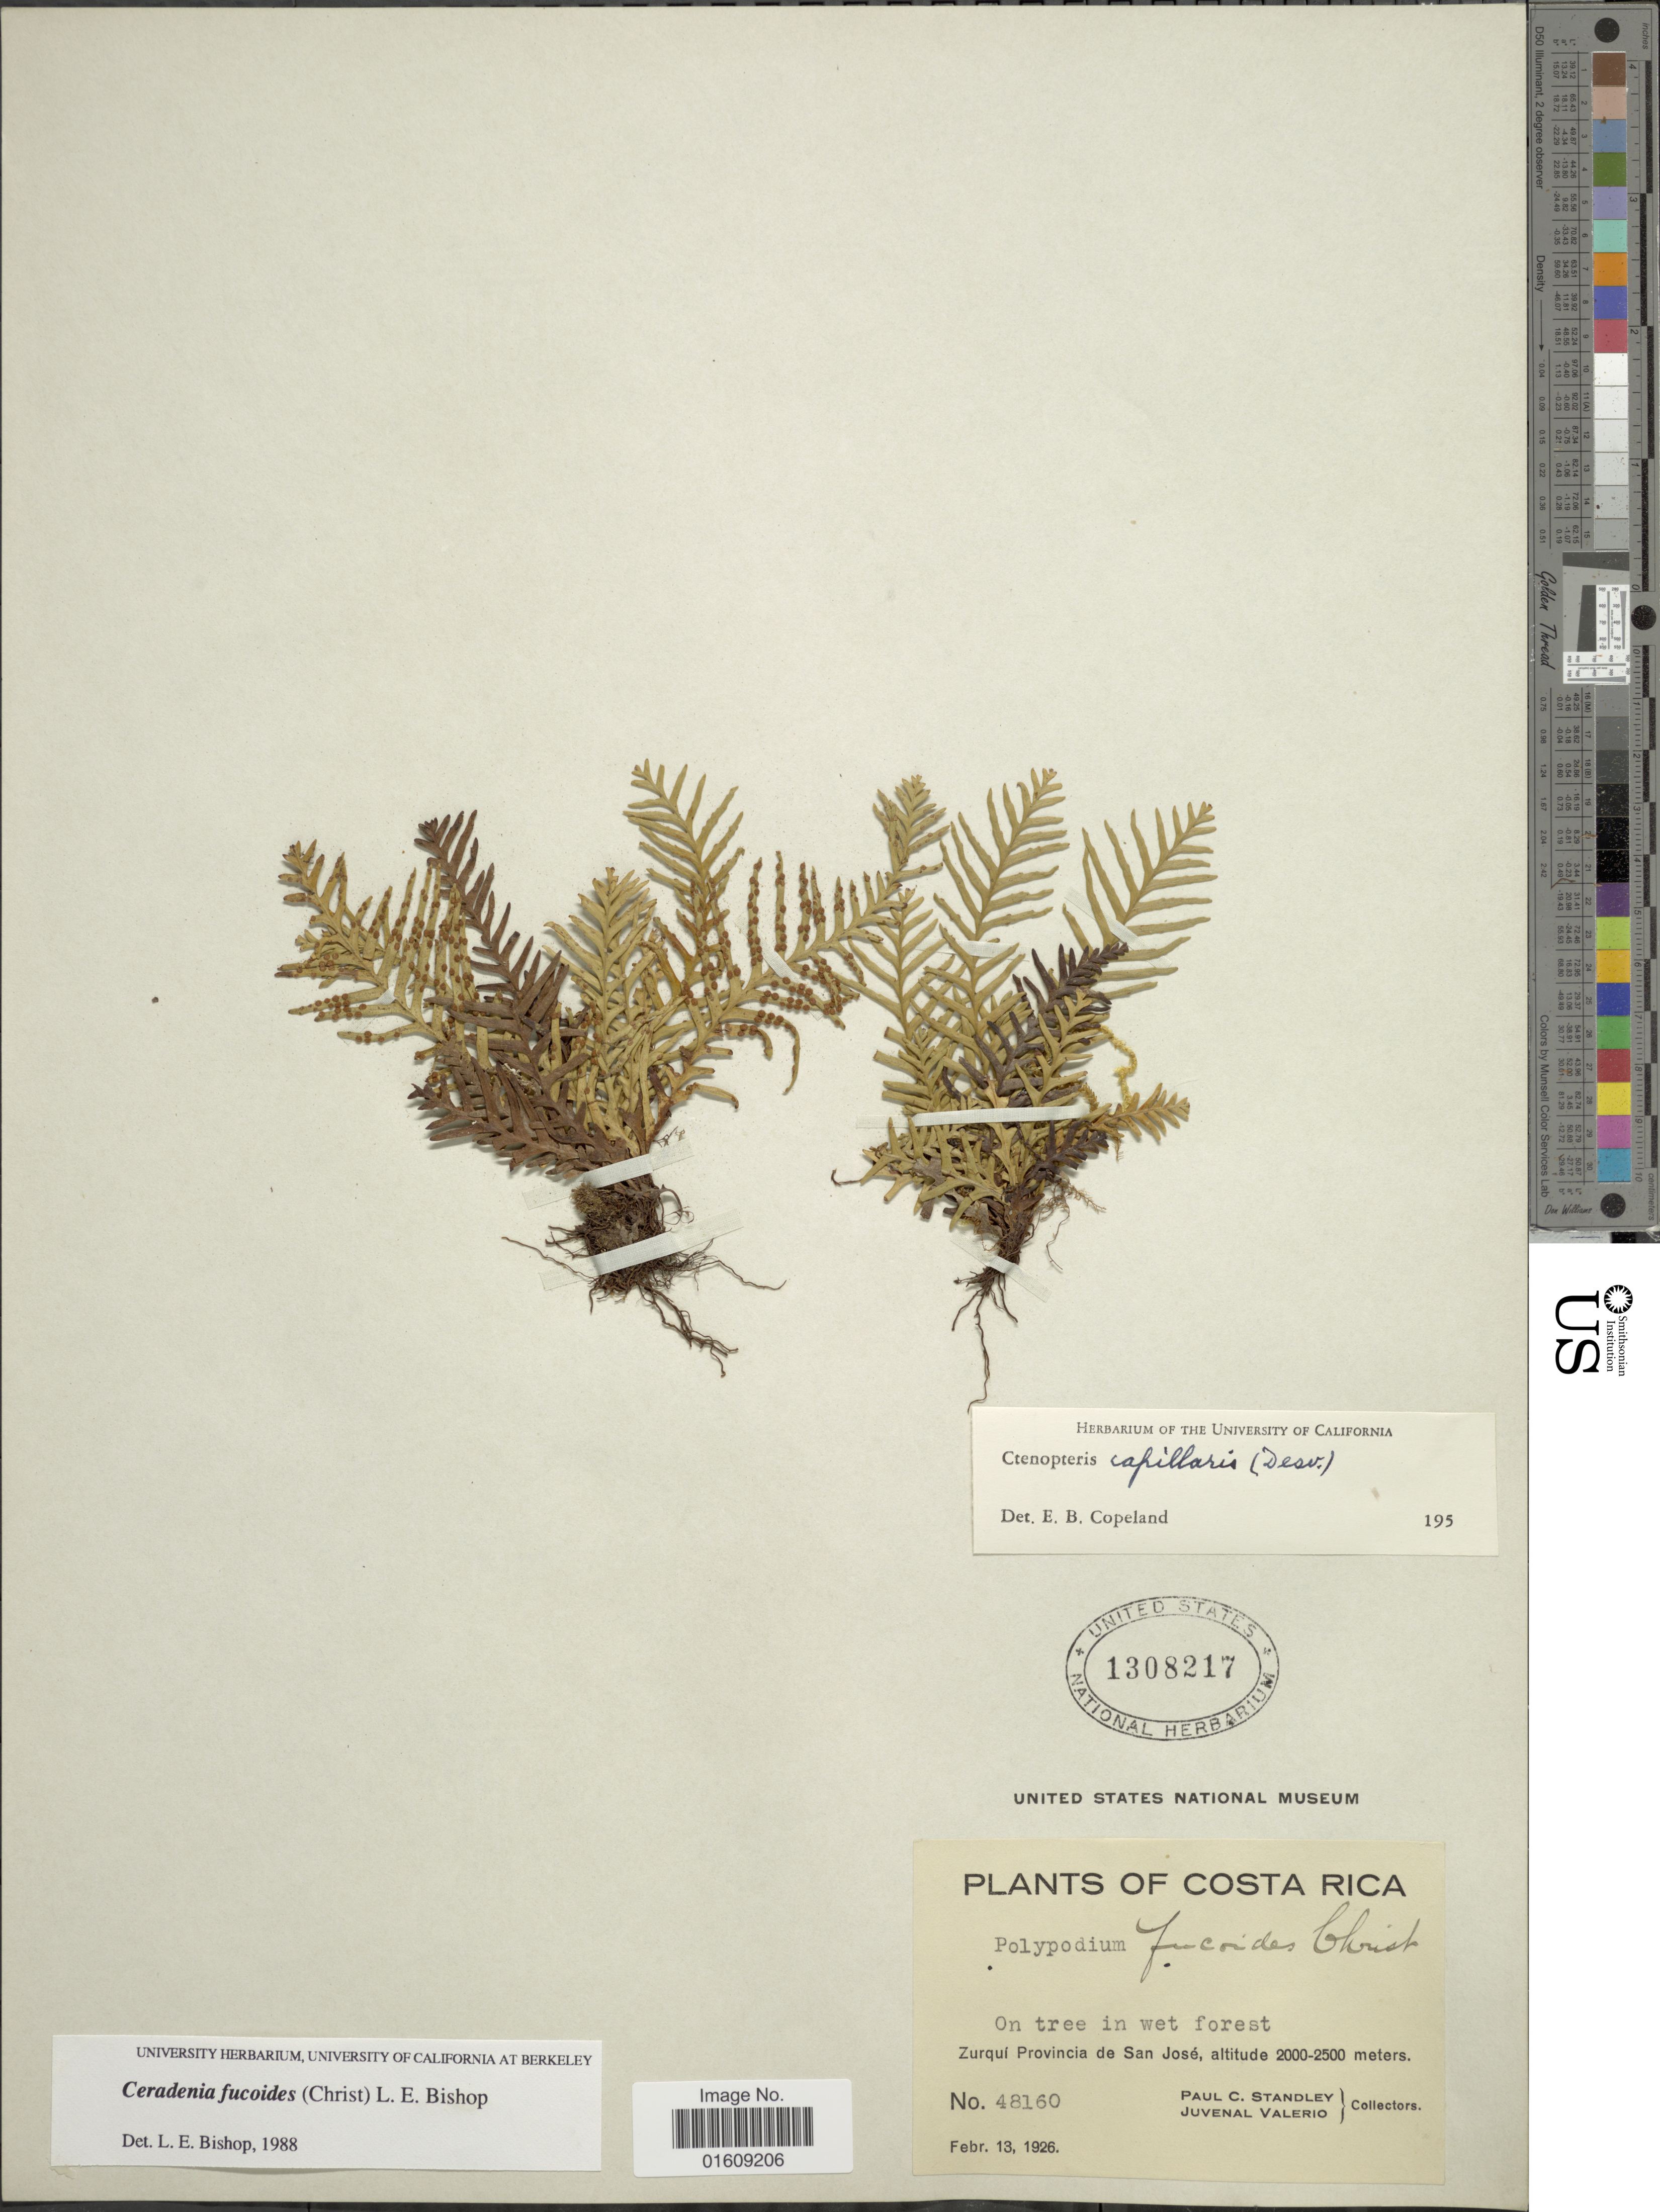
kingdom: Plantae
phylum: Tracheophyta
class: Polypodiopsida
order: Polypodiales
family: Polypodiaceae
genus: Ceradenia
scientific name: Ceradenia fucoides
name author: (Christ) L.E. Bishop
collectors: P. C. Standley & J. Valerio R.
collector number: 48160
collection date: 1926-02-13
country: Costa Rica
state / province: San José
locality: Costa Rica, Zurquí Provincia de San José.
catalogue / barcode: US 1308217